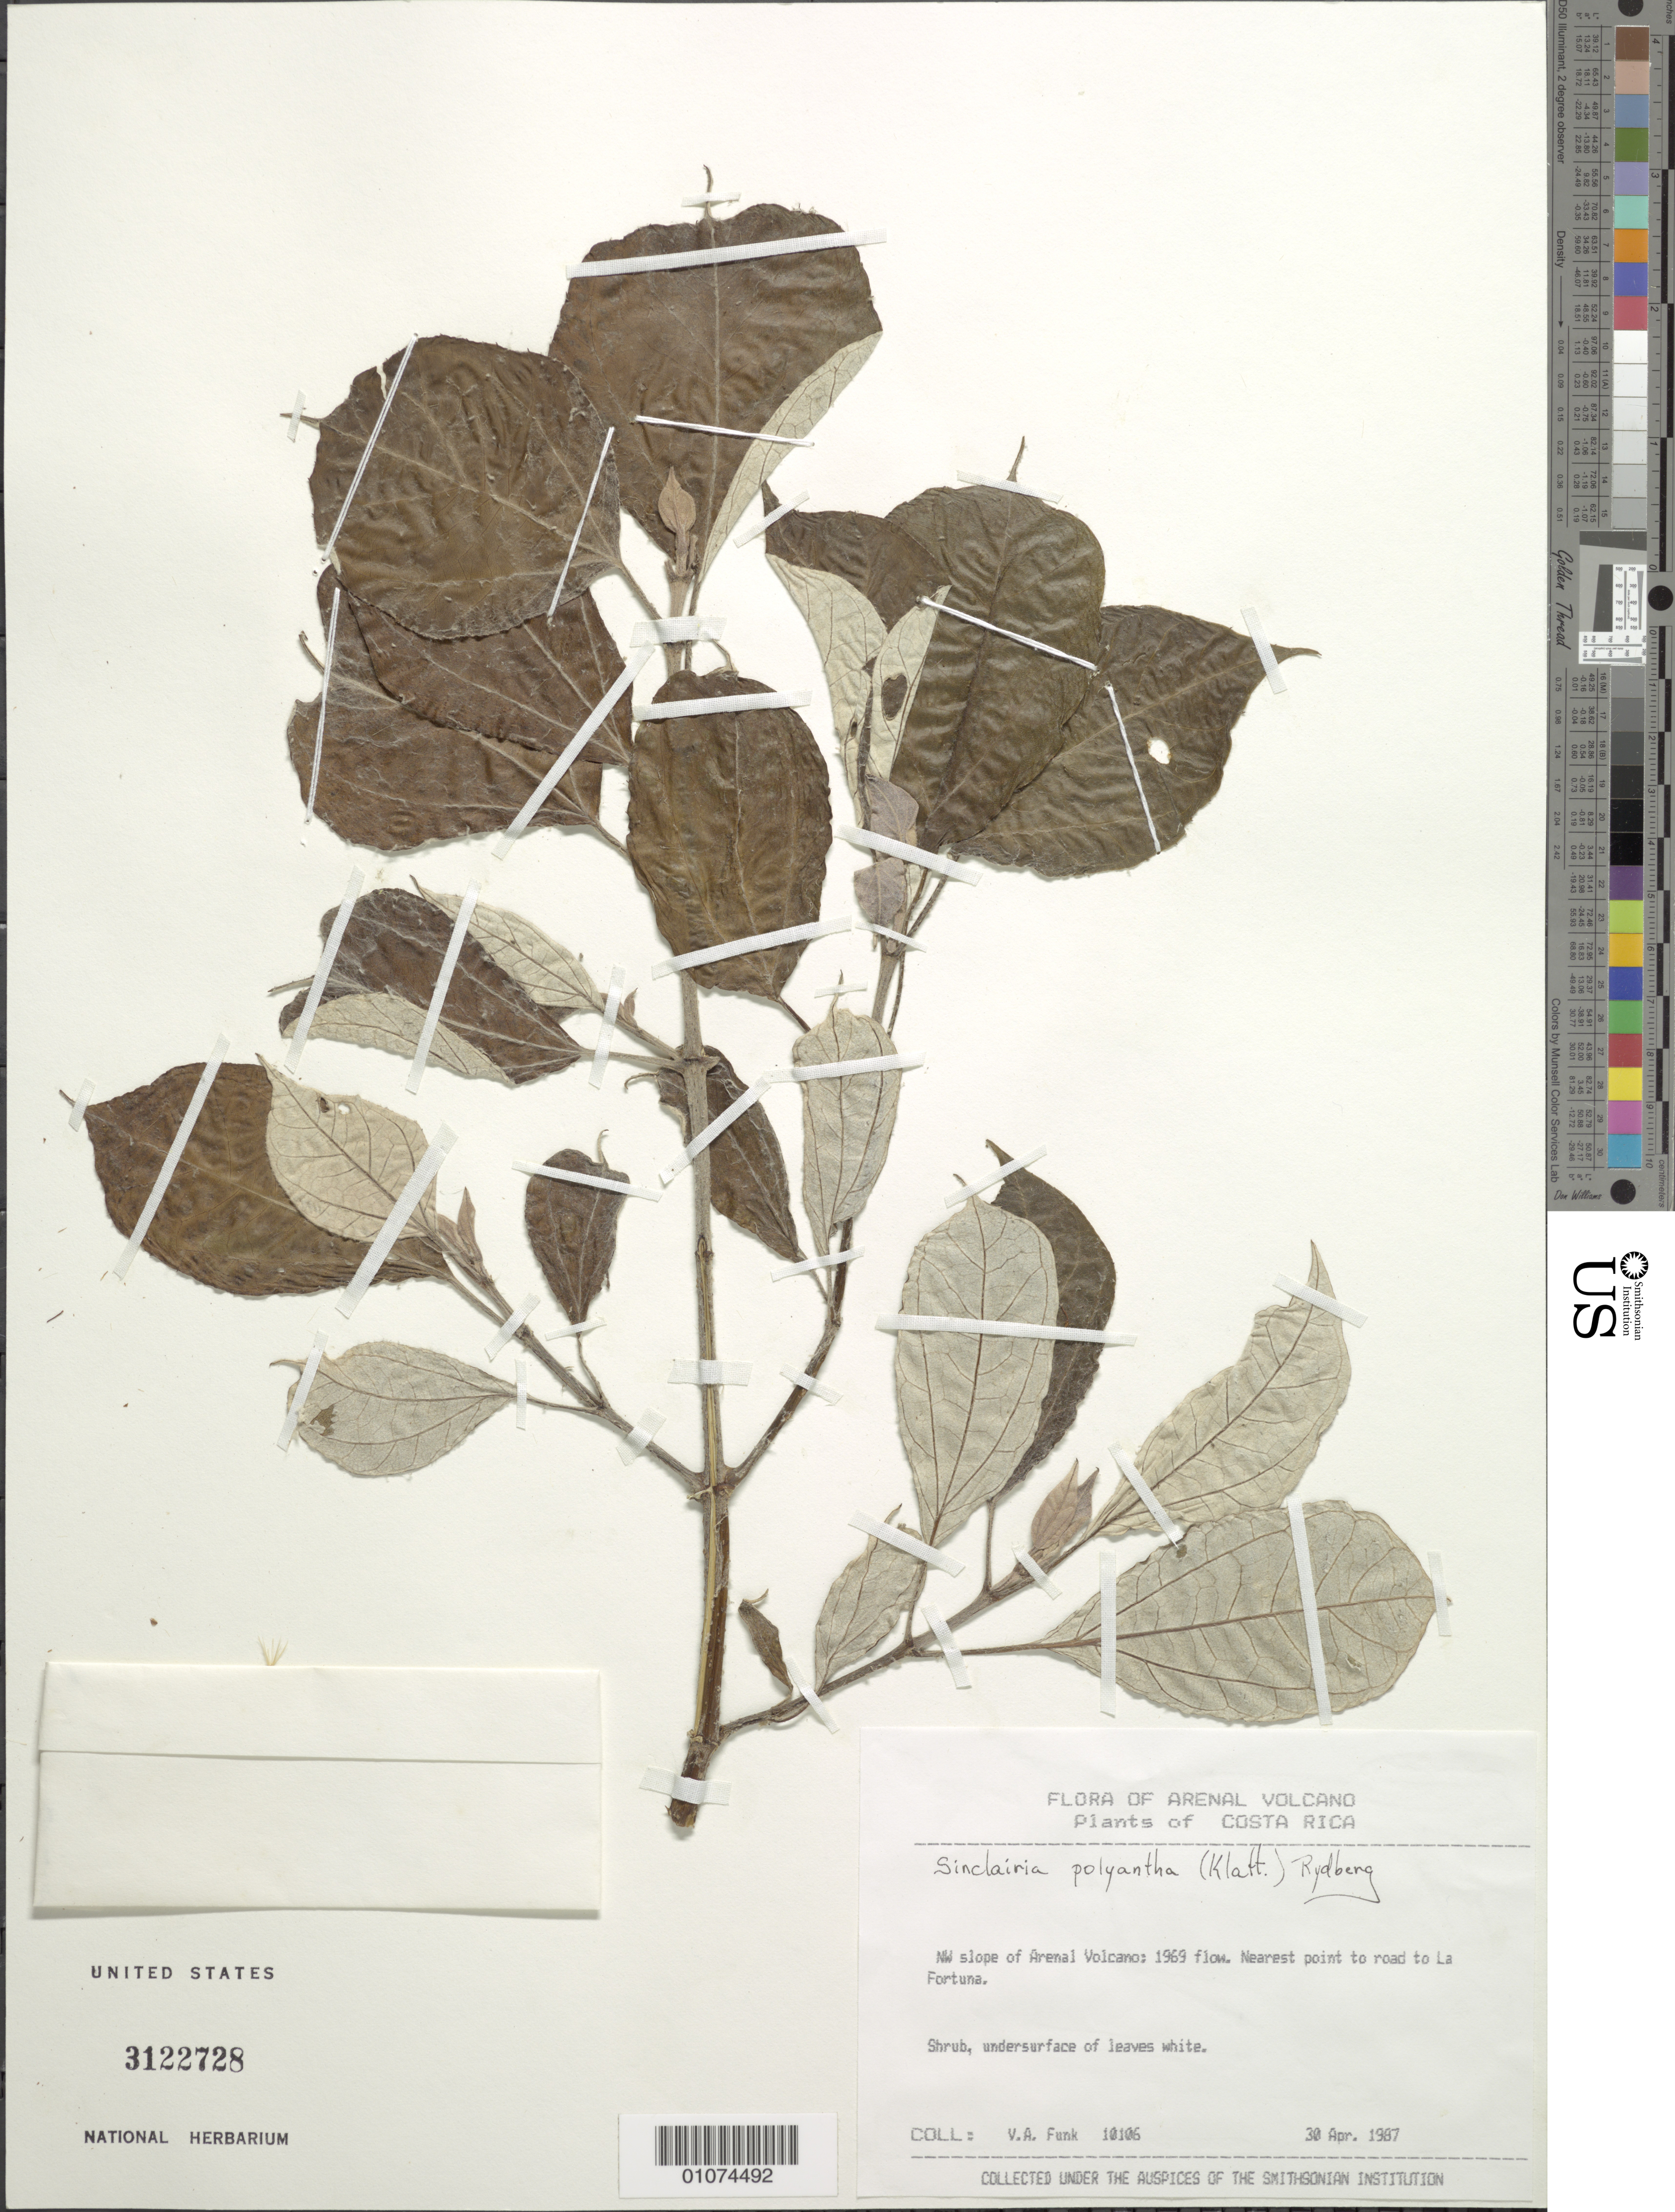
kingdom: Plantae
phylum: Tracheophyta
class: Magnoliopsida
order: Asterales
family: Asteraceae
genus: Sinclairia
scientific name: Sinclairia polyantha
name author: (Klatt) Rydb.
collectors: V. Funk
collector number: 10106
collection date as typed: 30 April 1987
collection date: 1987-04-30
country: Costa Rica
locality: Alajuela Province, Arenal Volcano, NW slope, 1969 flow. Nearest point to road to La Fortuna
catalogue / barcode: US 3122728